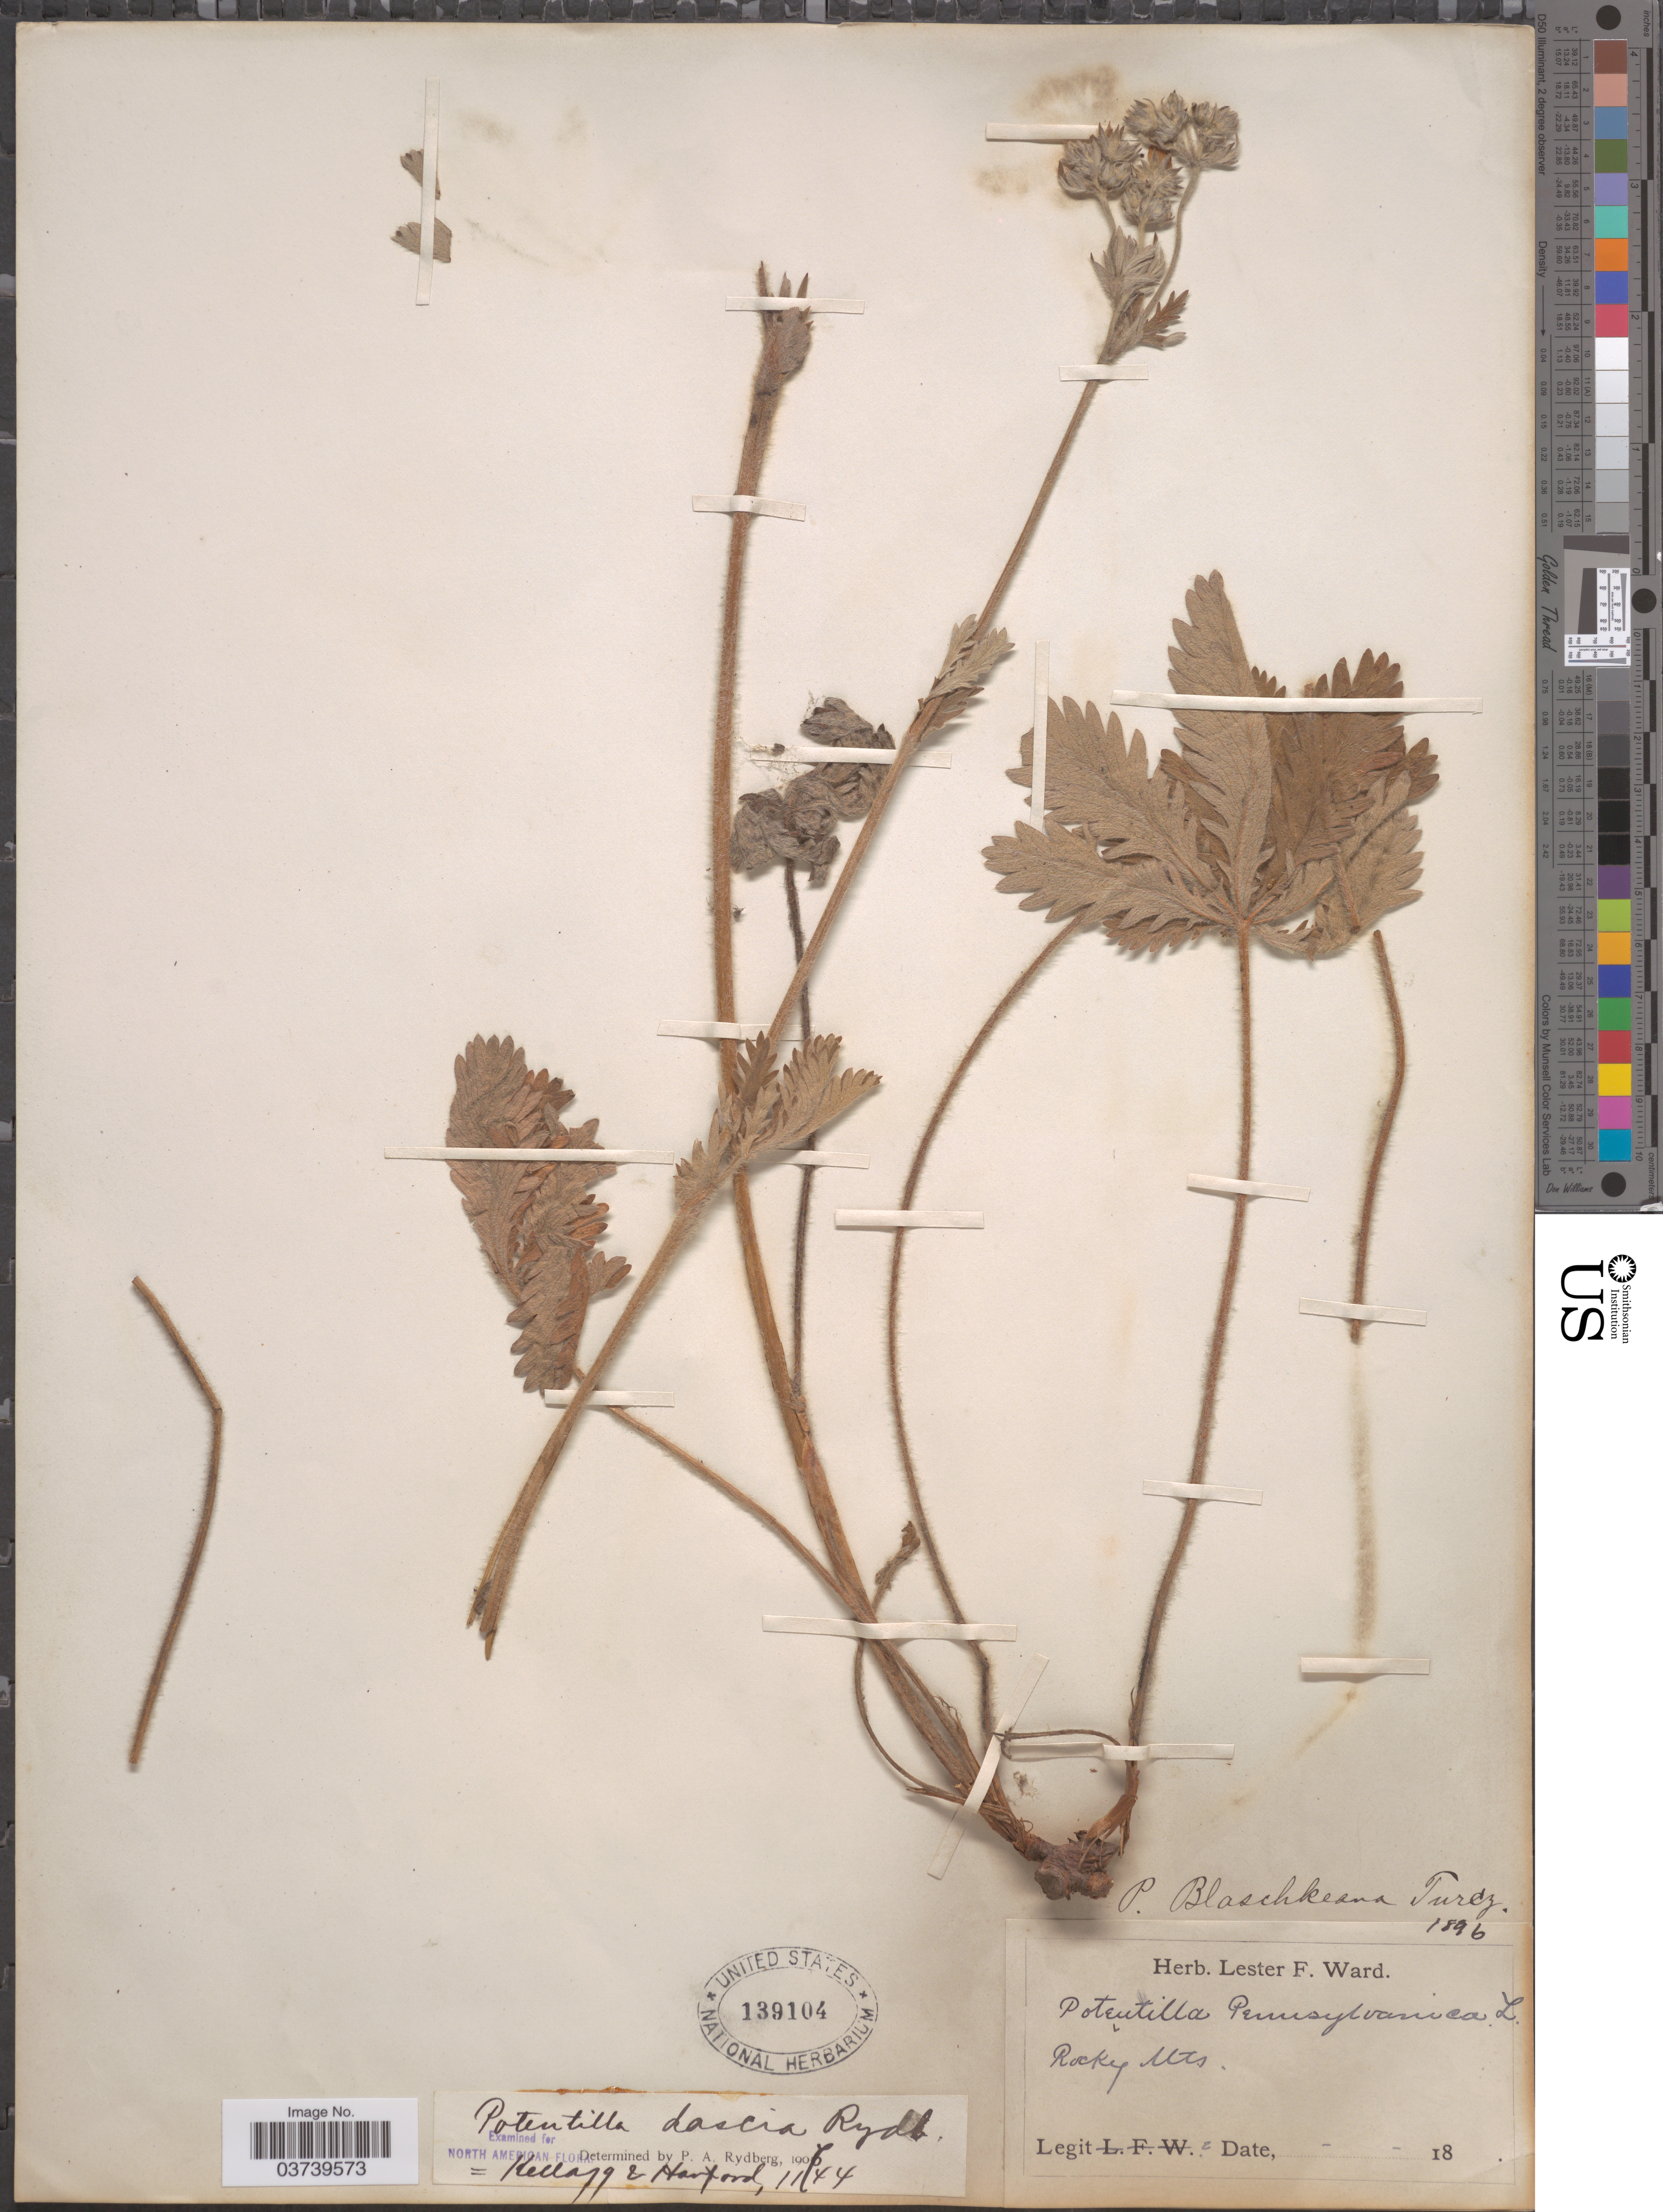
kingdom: Plantae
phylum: Tracheophyta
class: Magnoliopsida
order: Rosales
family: Rosaceae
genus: Potentilla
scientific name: Potentilla dascia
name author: Rydb.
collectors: ex herb. Lester F. Ward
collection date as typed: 18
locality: Rocky Mts.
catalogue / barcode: US 139104